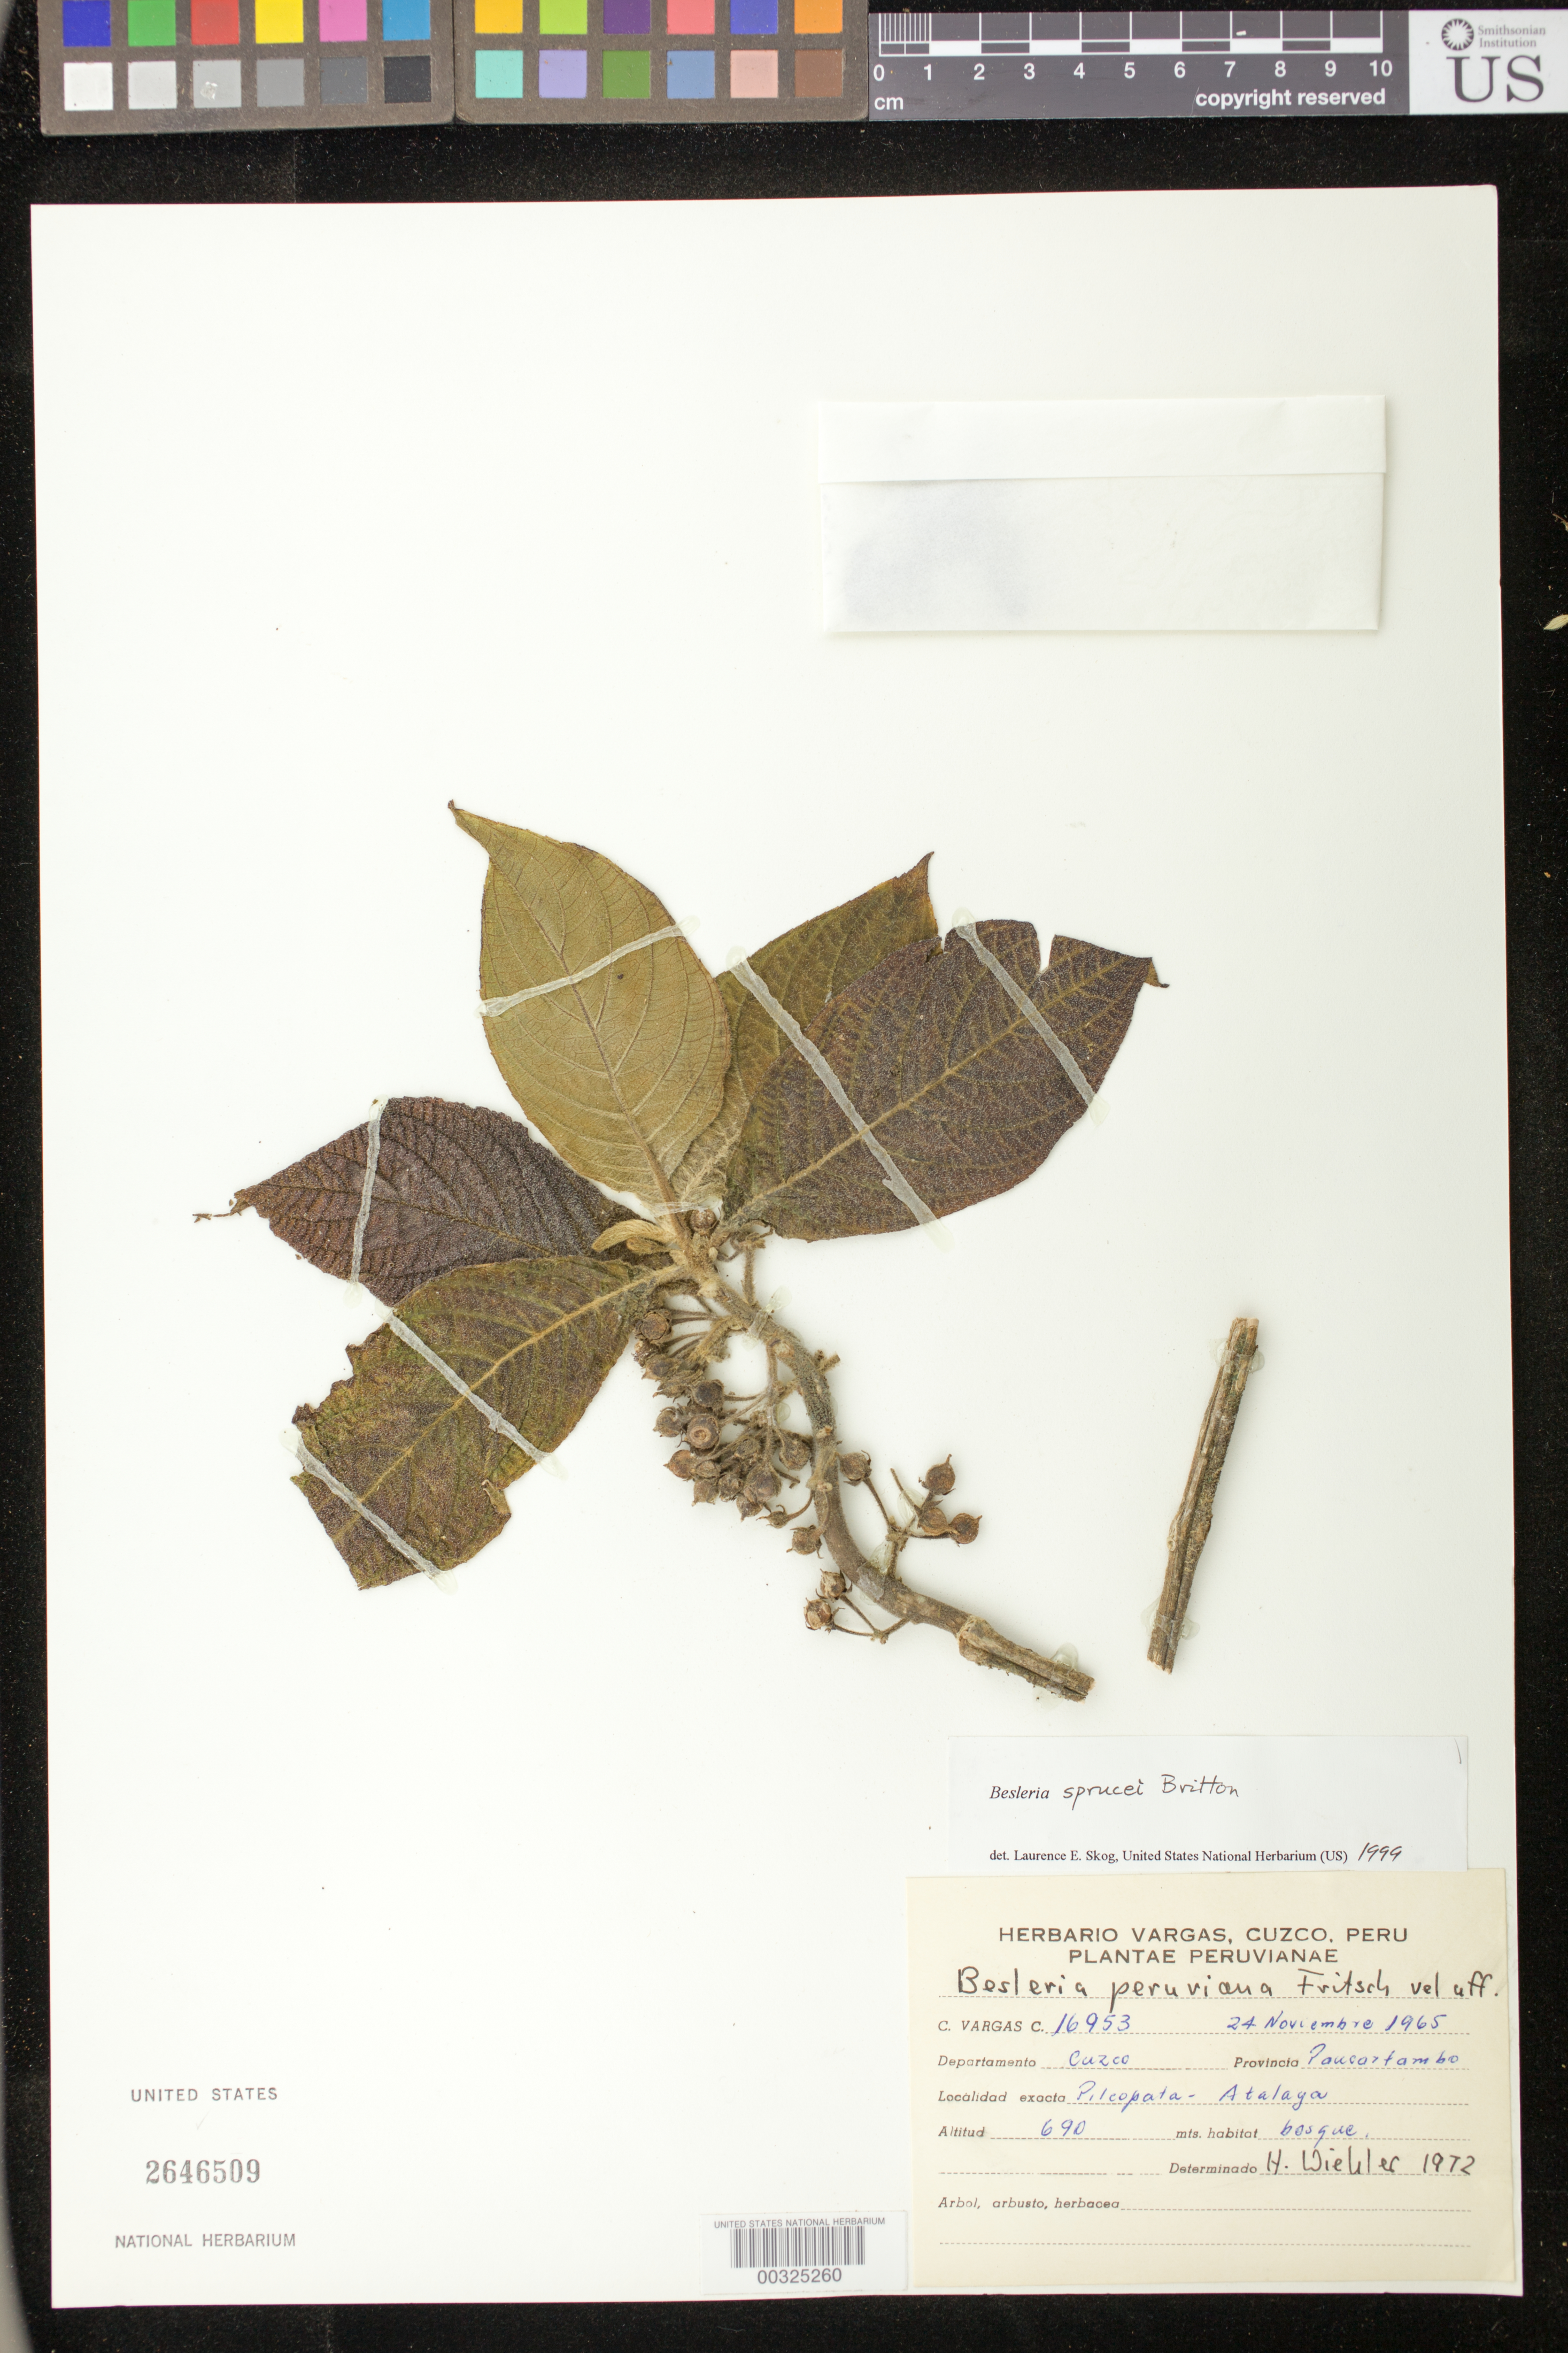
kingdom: Plantae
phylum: Tracheophyta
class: Magnoliopsida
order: Lamiales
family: Gesneriaceae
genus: Besleria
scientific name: Besleria sprucei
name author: Britton ex Rusby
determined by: Skog, Laurence E.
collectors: C. Vargas C.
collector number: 16953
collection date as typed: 24 Nov 1965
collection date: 1965-11-24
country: Peru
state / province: Cusco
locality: Prov. Paucartambo, Pileopata - Atalaya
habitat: Bosque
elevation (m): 690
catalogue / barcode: US 2646509